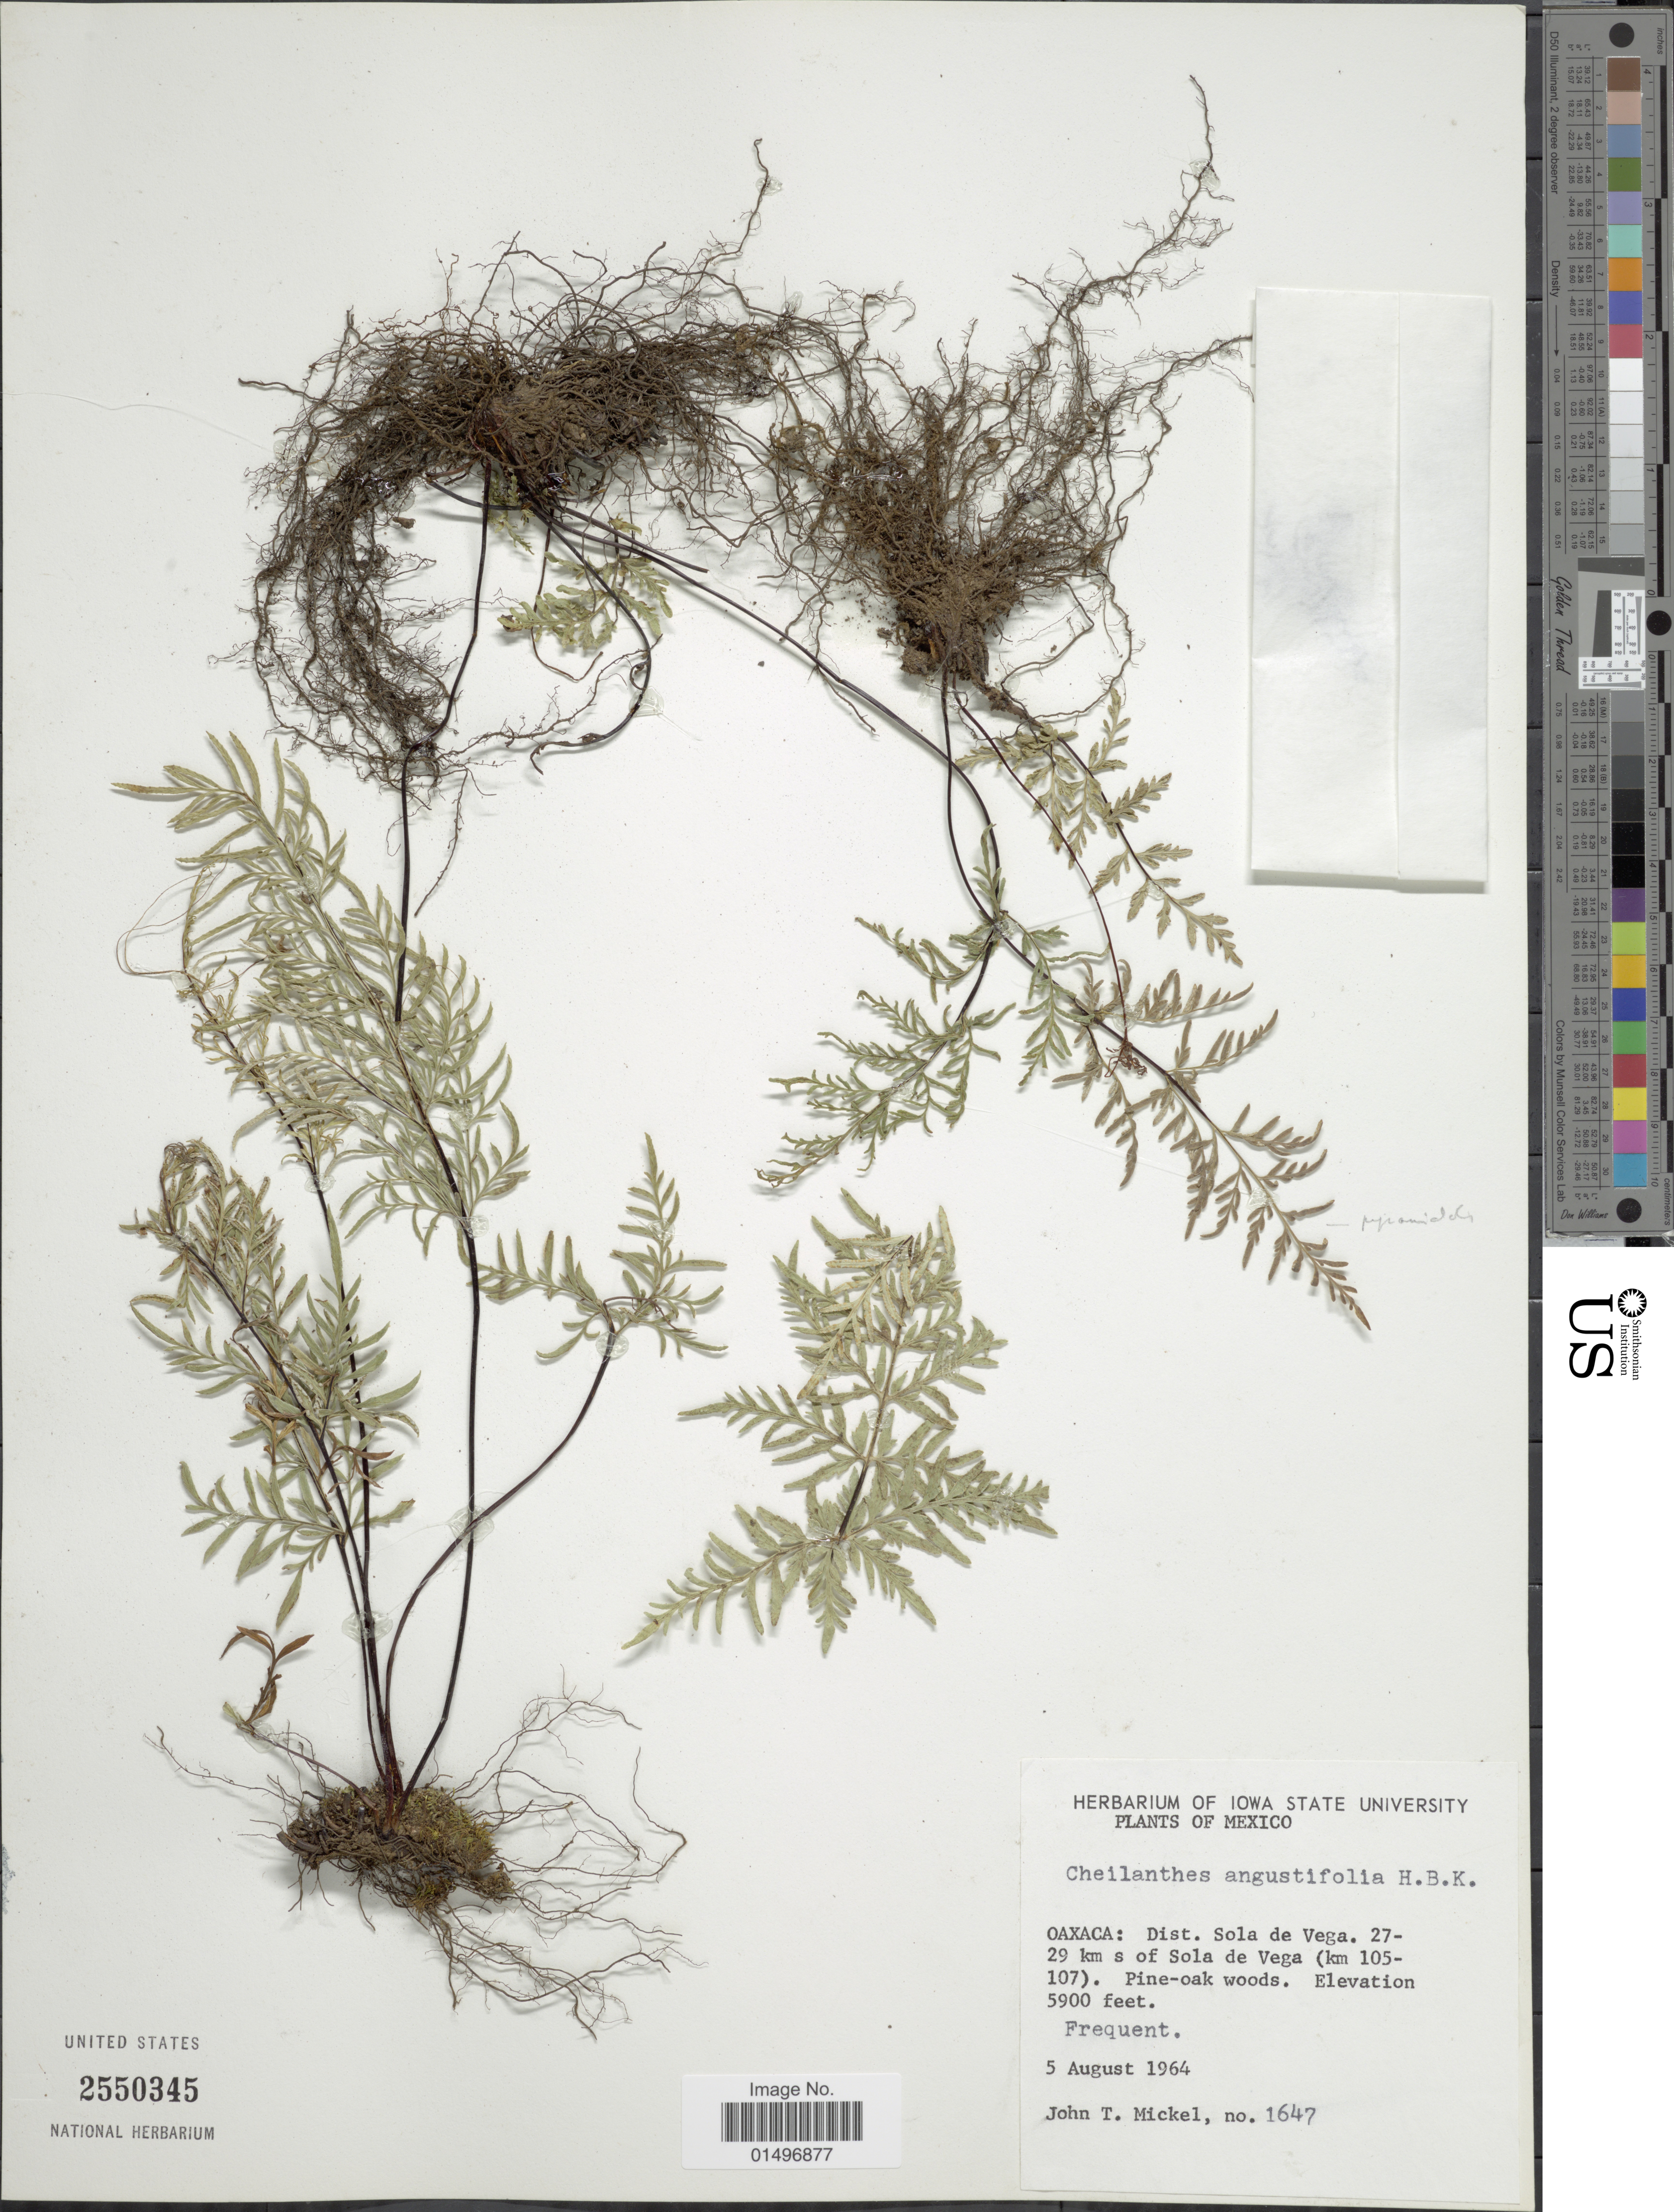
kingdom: Plantae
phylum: Tracheophyta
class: Polypodiopsida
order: Polypodiales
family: Pteridaceae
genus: Gaga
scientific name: Gaga angustifolia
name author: (Kunth) Fay W. Li & Windham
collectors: J. T. Mickel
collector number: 1647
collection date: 1964-08-05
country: Mexico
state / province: Oaxaca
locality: Mexico, Dist. Sola de Vega. 27-29 km s of Sola de Vega (km 105-107). Pine-oak woods.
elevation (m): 1798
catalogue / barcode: US 2550345